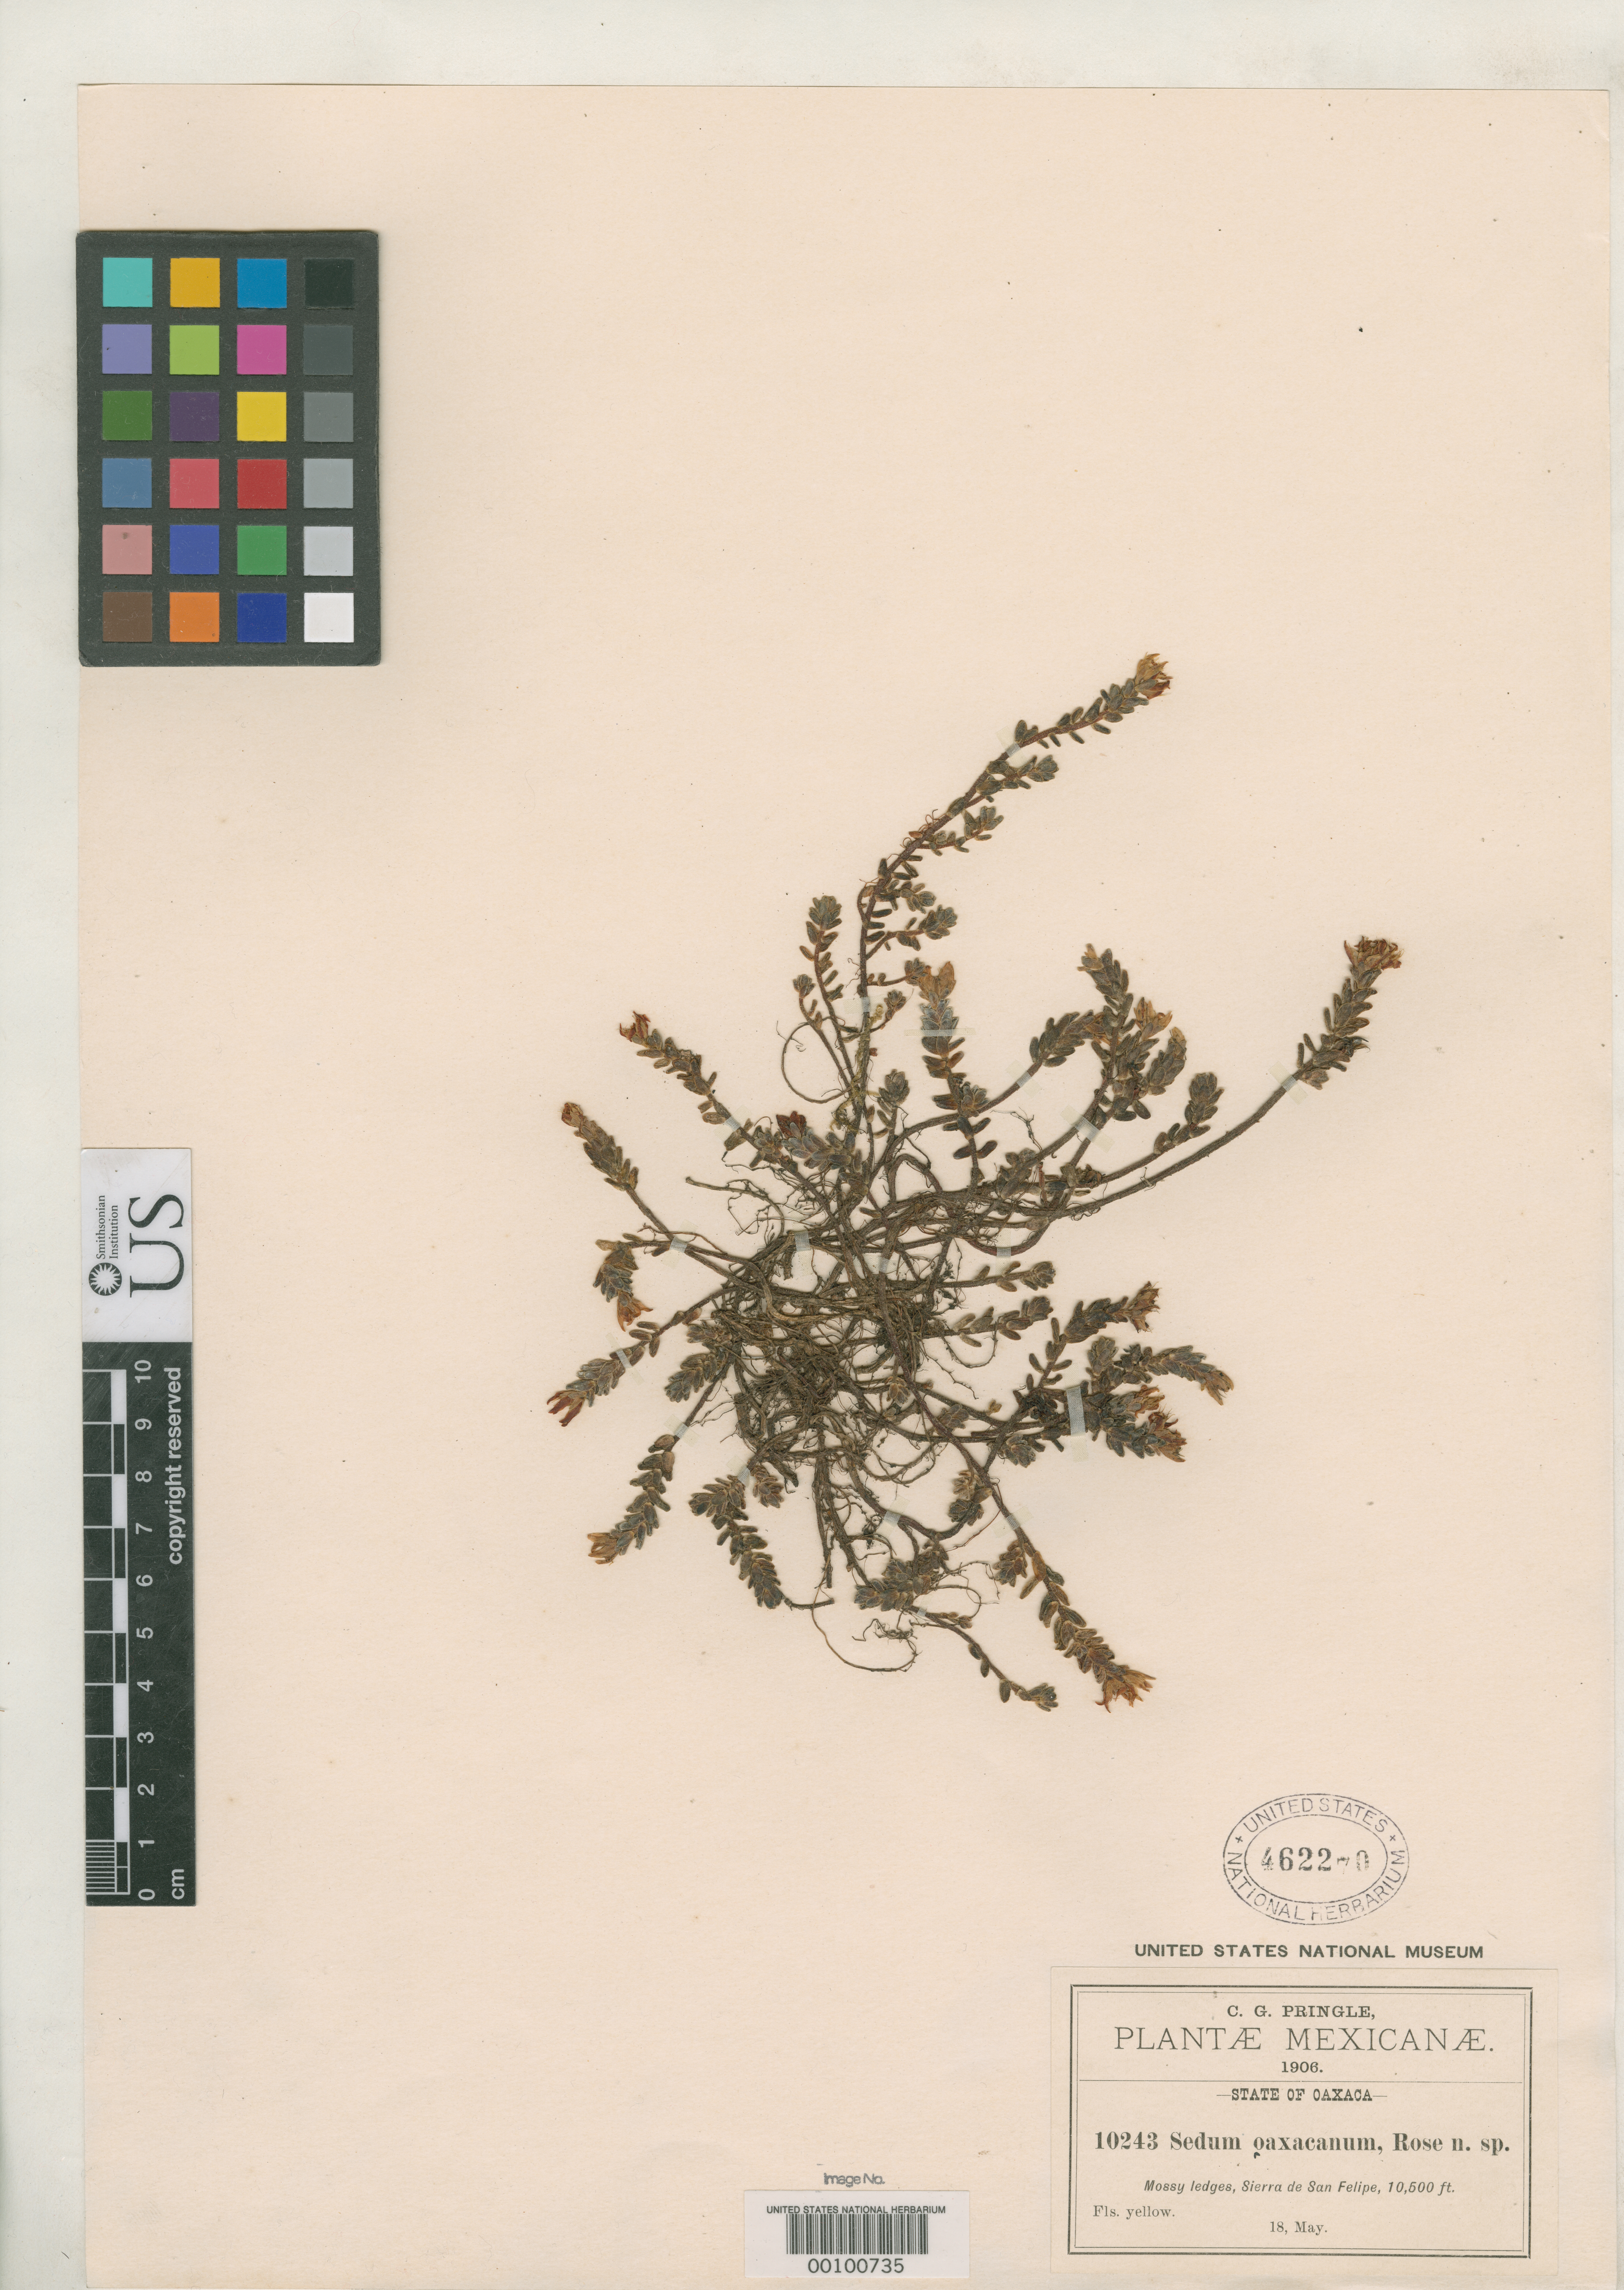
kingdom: Plantae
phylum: Tracheophyta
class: Magnoliopsida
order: Saxifragales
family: Crassulaceae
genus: Sedum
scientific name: Sedum oaxacanum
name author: Rose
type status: Holotype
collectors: C. G. Pringle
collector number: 10243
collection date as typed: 18 May 1906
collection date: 1906-05-18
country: Mexico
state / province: Oaxaca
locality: Cerro San Felipe.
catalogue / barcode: US 462270